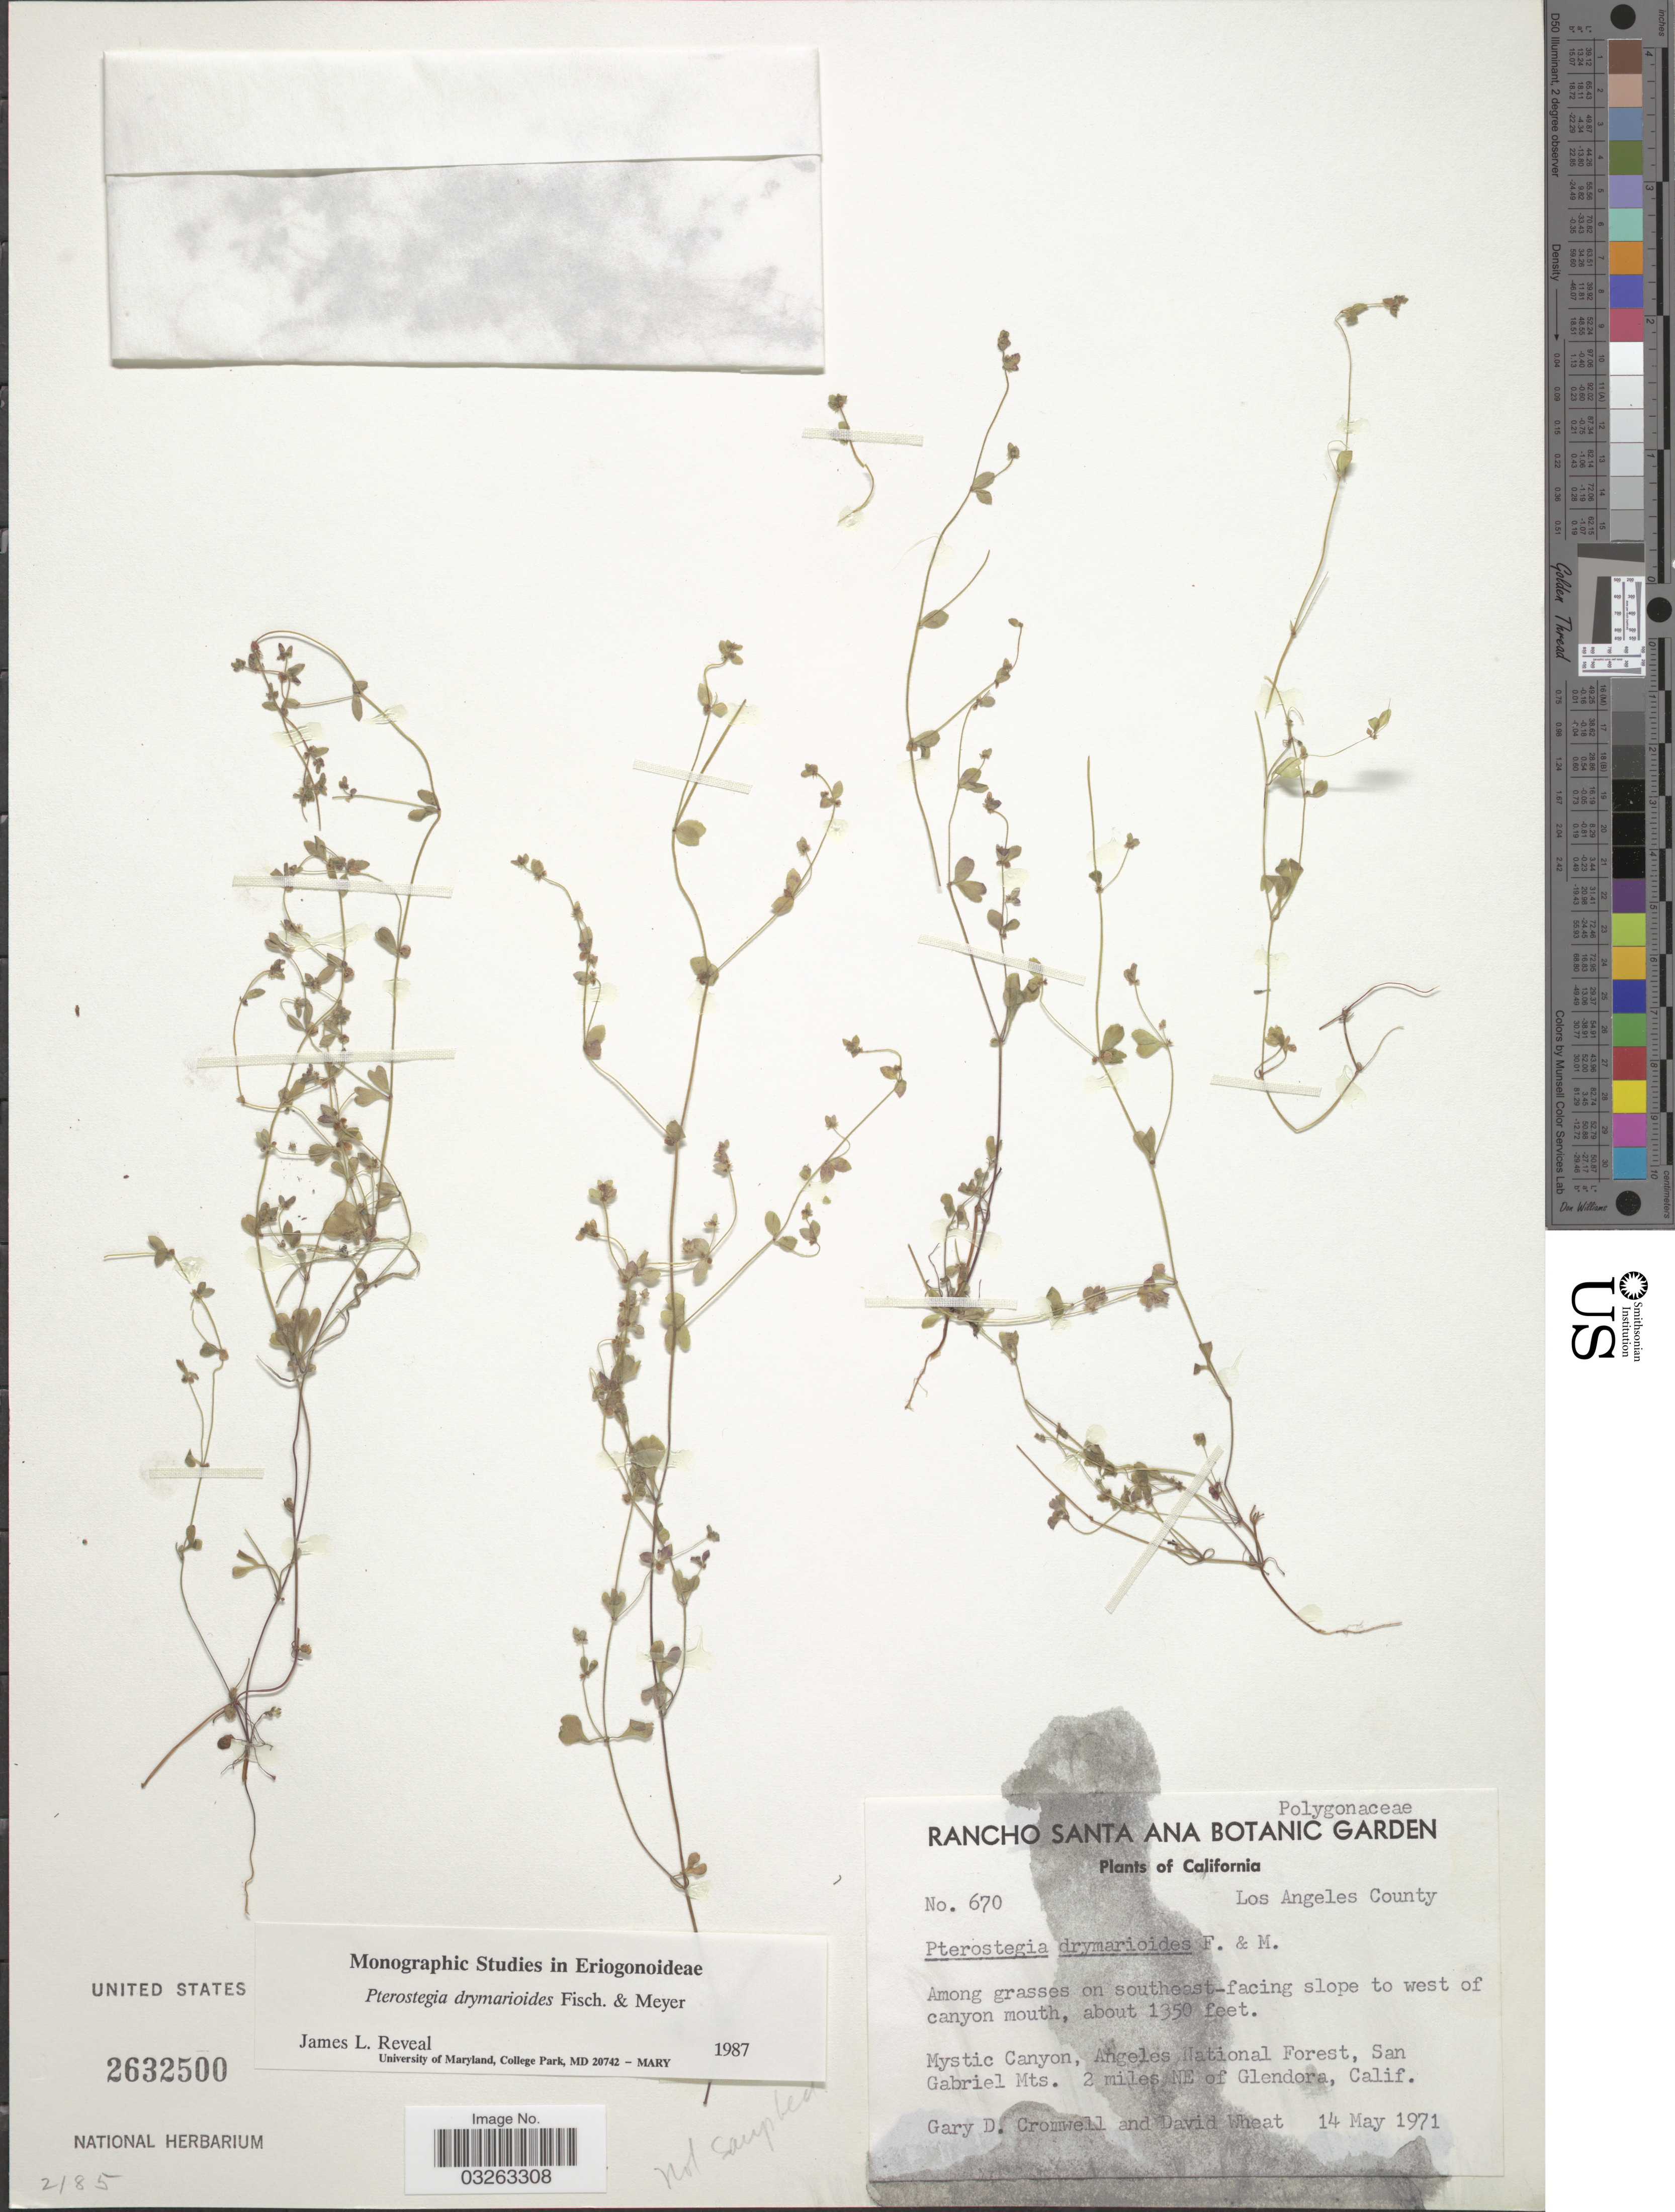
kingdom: Plantae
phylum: Tracheophyta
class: Magnoliopsida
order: Caryophyllales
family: Polygonaceae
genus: Pterostegia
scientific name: Pterostegia drymarioides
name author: Fisch. & C.A. Mey.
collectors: G. Cromwell & D. Wheat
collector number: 670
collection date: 1971-05-14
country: United States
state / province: California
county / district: Los Angeles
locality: Los Angeles County. Southeast-facing slope to west of canyon mouth. Mystic Canyon, Angeles National Forest, San Gabriel Mts. 2 miles NE of Glendora.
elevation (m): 411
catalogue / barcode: US 2632500